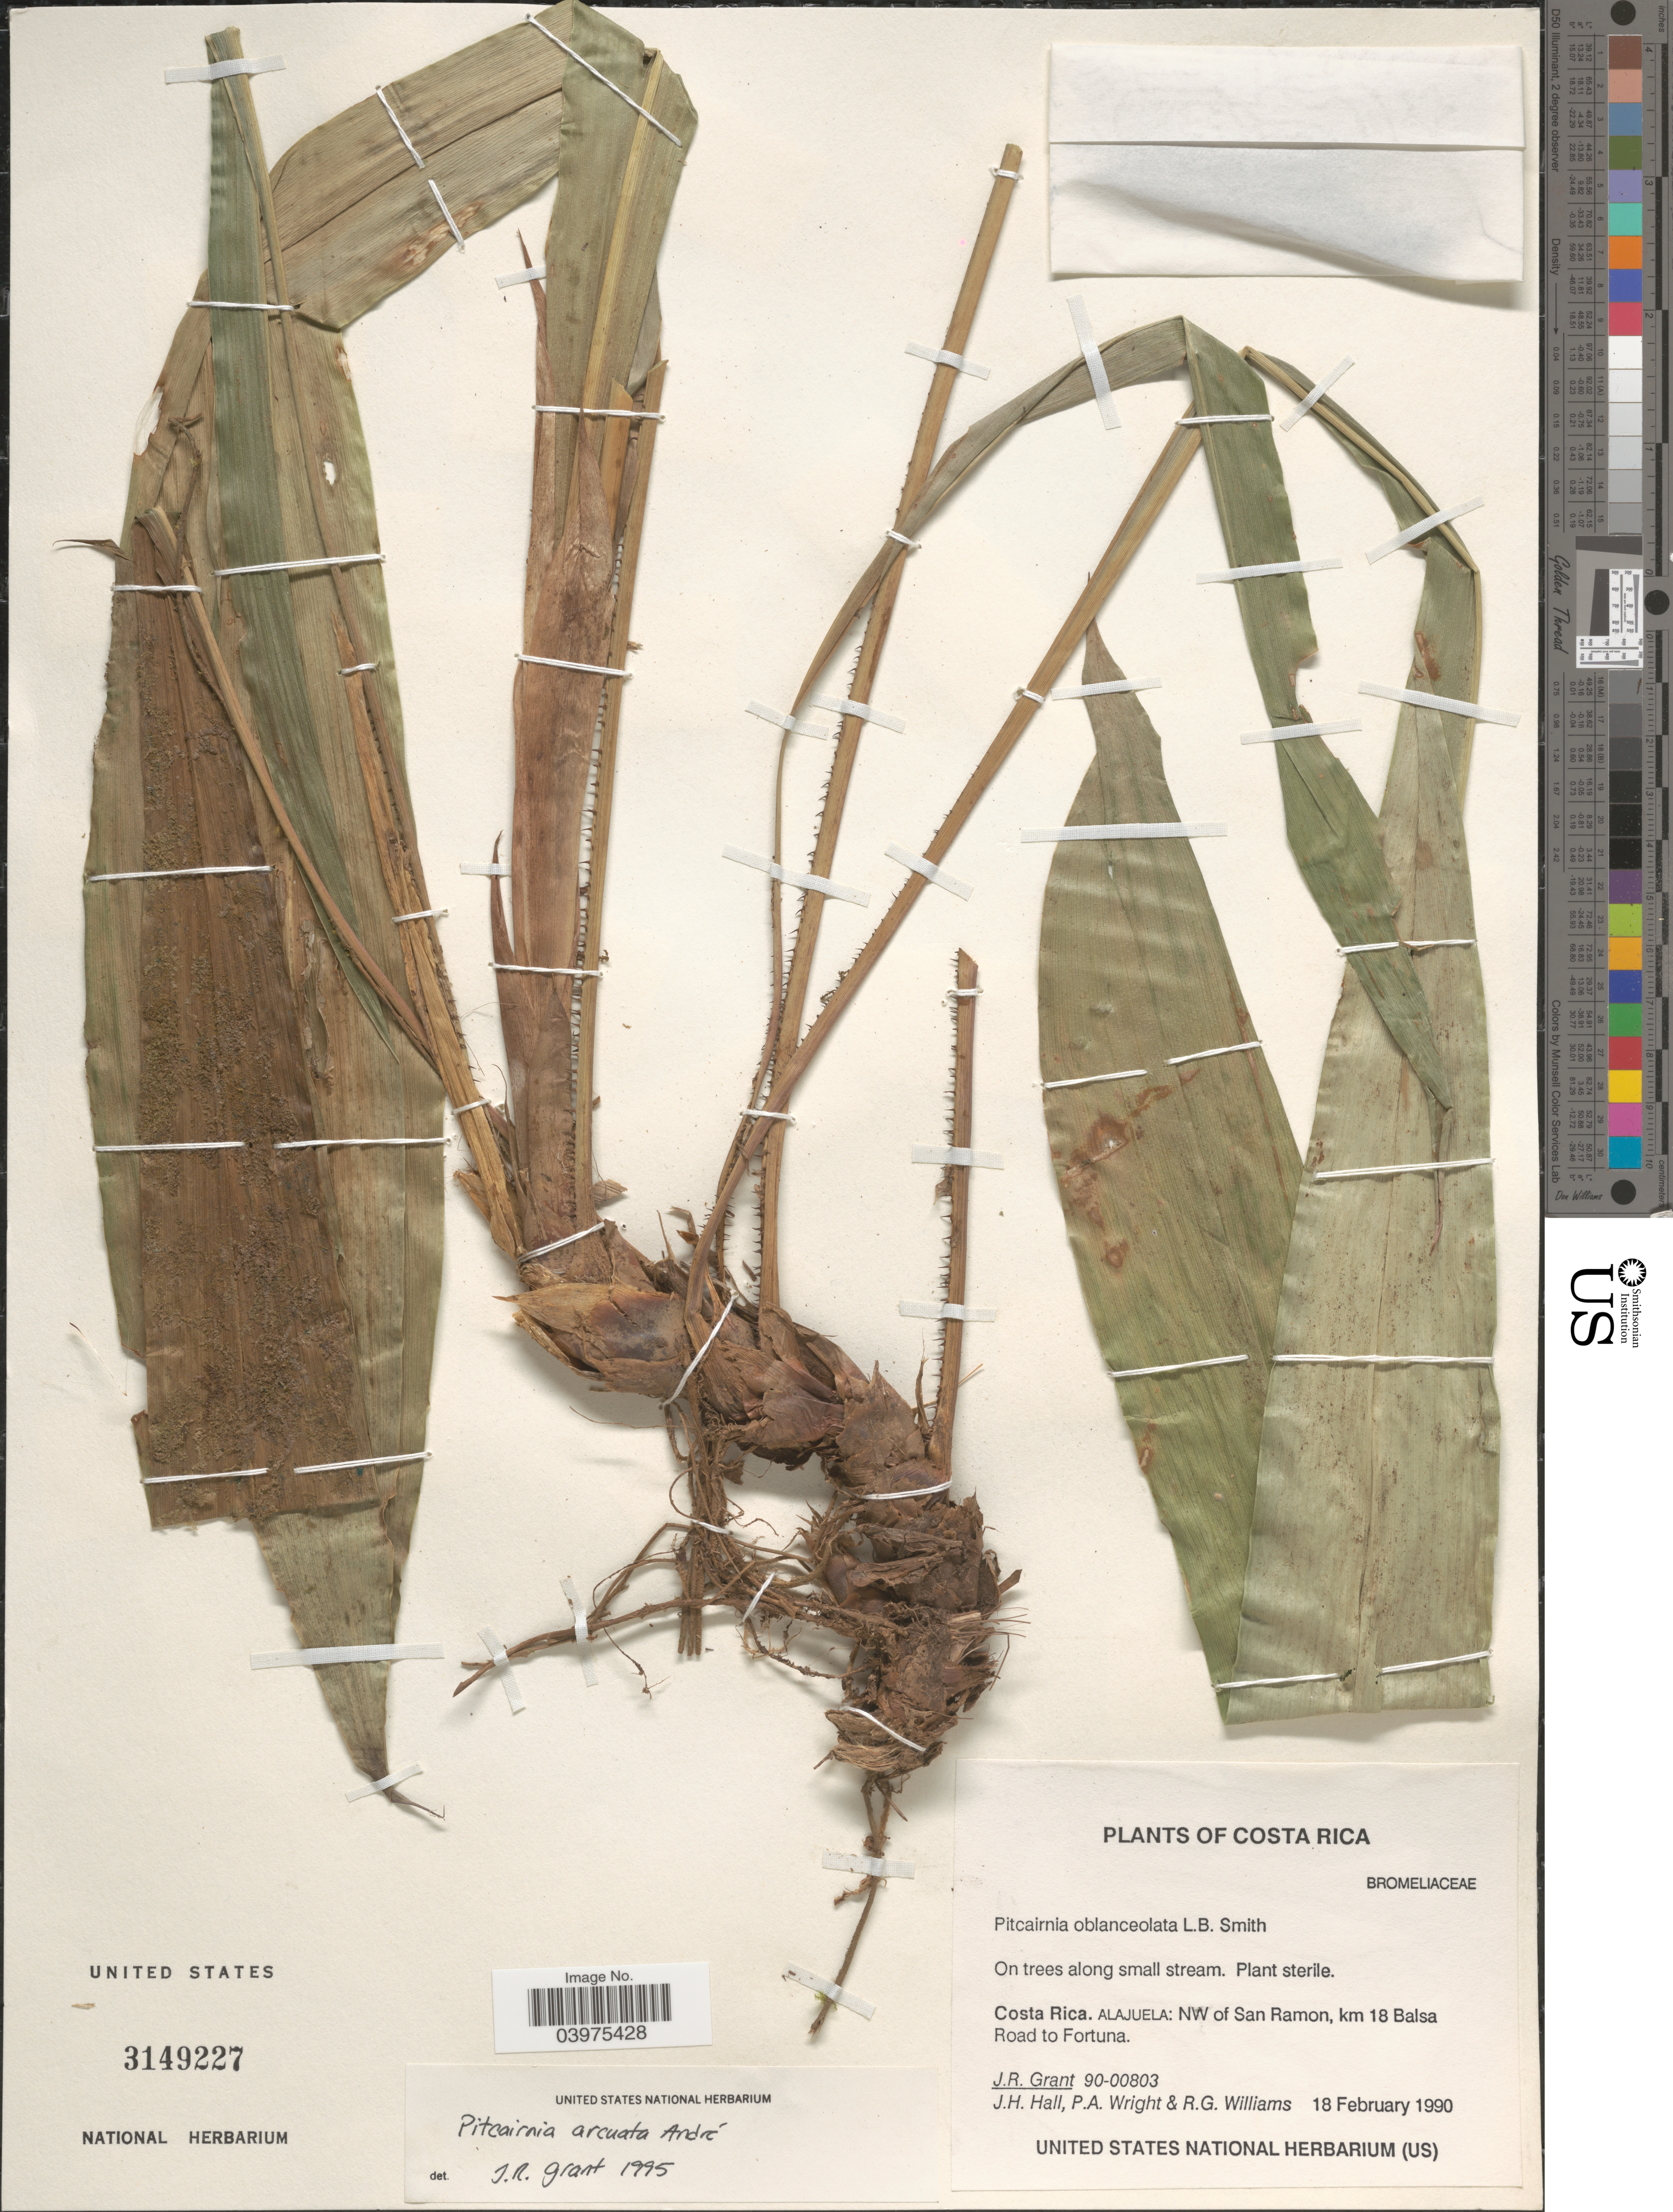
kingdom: Plantae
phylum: Tracheophyta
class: Liliopsida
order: Poales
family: Bromeliaceae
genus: Pitcairnia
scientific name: Pitcairnia arcuata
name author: (André) André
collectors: J. Grant, J. Hall, P. A. Wright & R. G. Williams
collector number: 90-00803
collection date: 1990-02-18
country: Costa Rica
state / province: Alajuela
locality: NW of San Ramon, km 18 Balsa Road to Fortuna.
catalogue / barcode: US 3149227